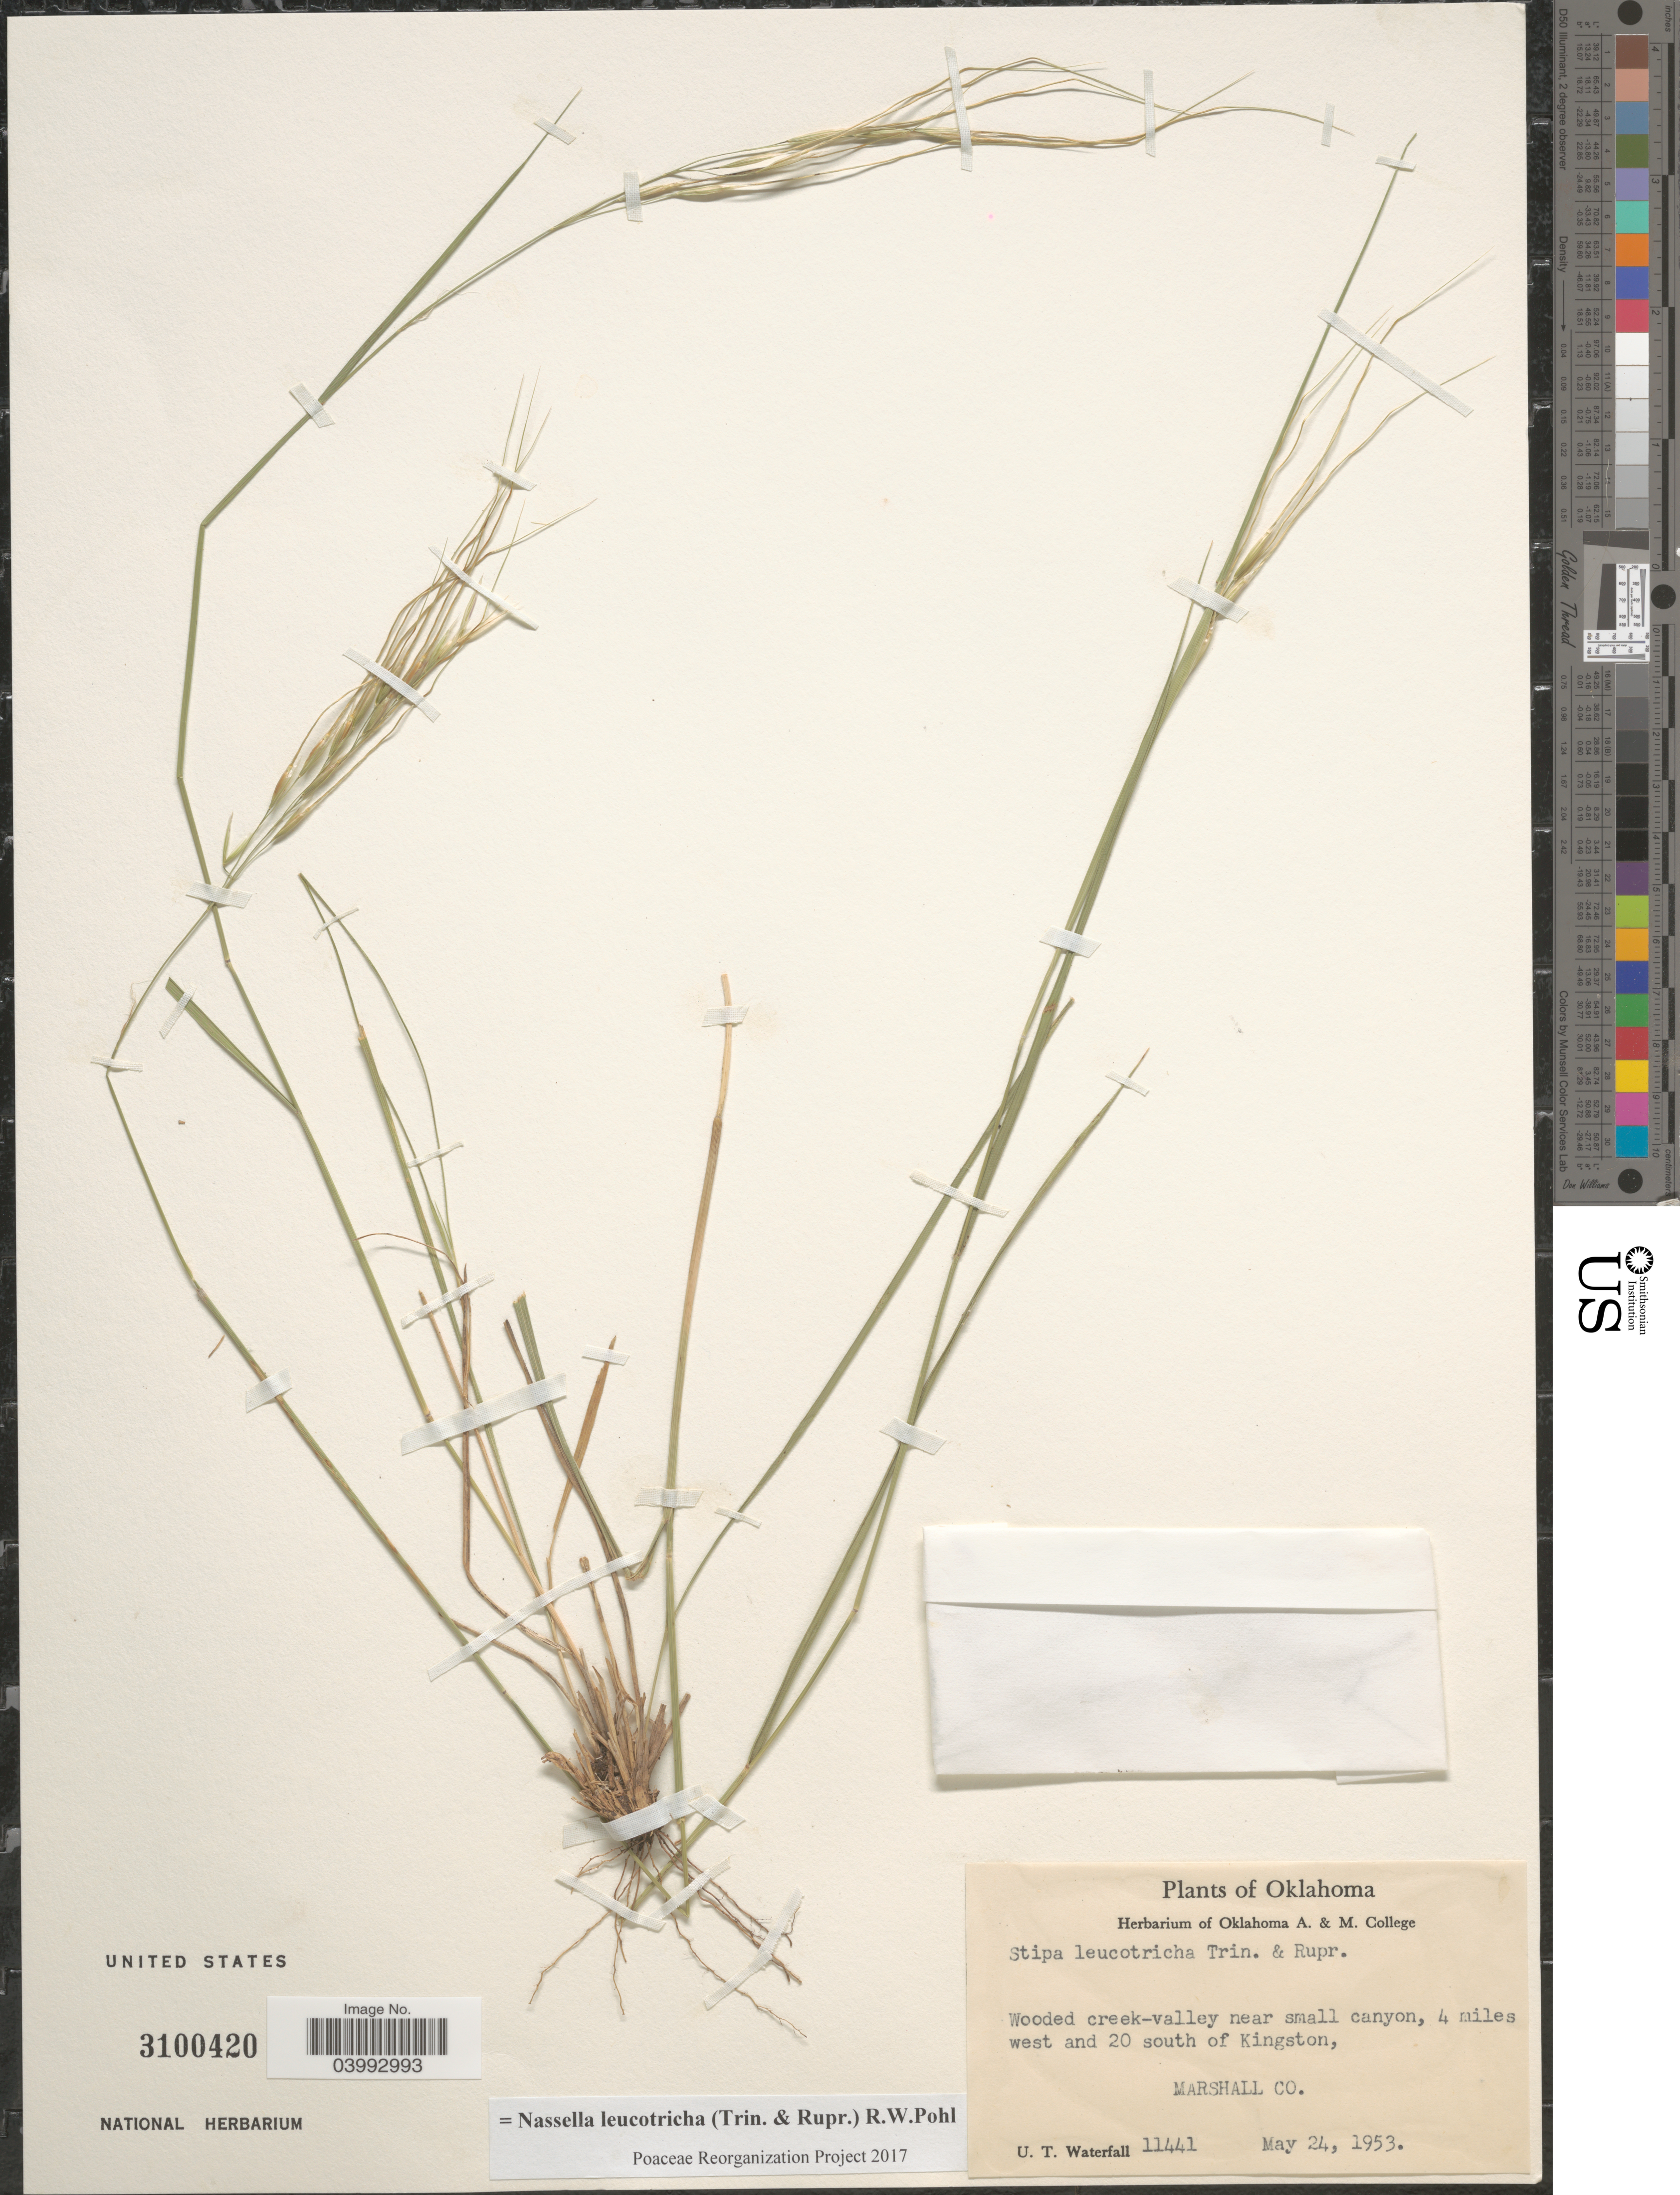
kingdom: Plantae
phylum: Tracheophyta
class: Liliopsida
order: Poales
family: Poaceae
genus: Nassella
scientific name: Nassella leucotricha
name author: (Trin. & Rupr.) R.W. Pohl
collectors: U. T. Waterfall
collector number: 11441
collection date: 1953-05-24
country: United States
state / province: Oklahoma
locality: Wooded creek-valley near small canyon, 4 miles west and 20 south of Kingston, Marshall Co.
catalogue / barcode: US 3100420